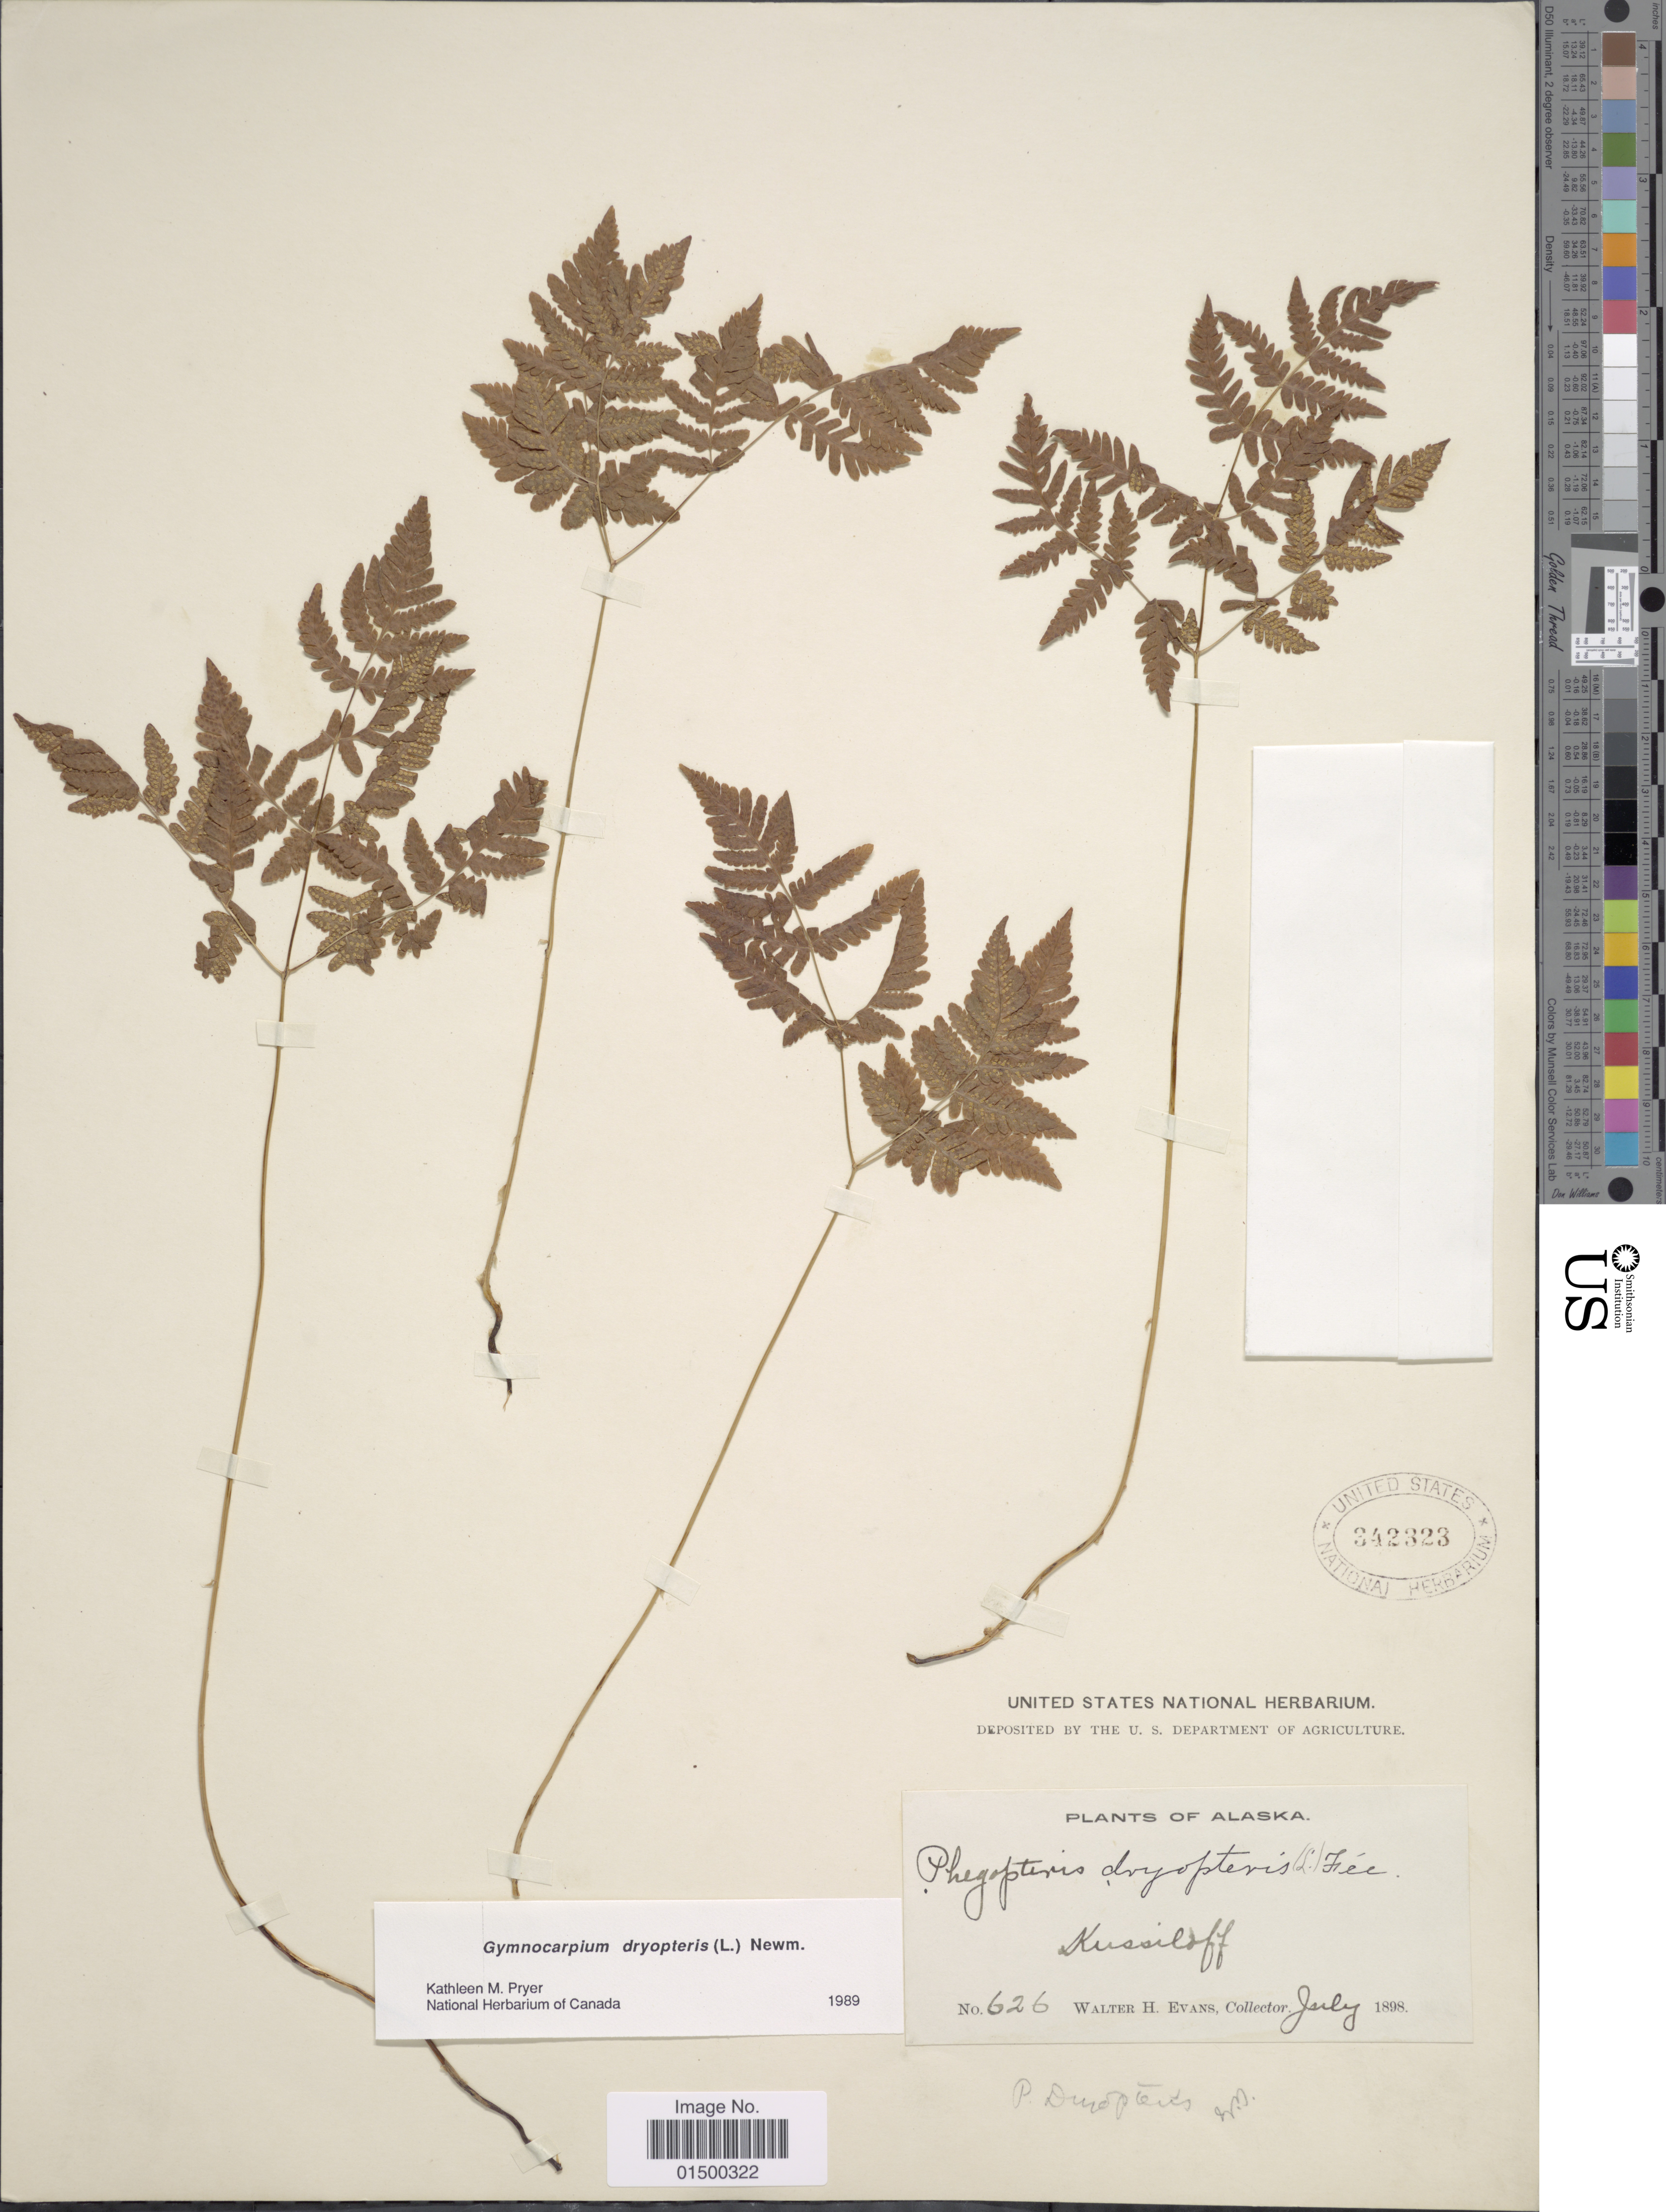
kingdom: Plantae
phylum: Tracheophyta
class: Polypodiopsida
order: Polypodiales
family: Cystopteridaceae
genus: Gymnocarpium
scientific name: Gymnocarpium dryopteris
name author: (L.) Newman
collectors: W. H. Evans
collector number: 626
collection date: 1898-07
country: United States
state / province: Alaska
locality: Kusilof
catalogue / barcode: US 342323